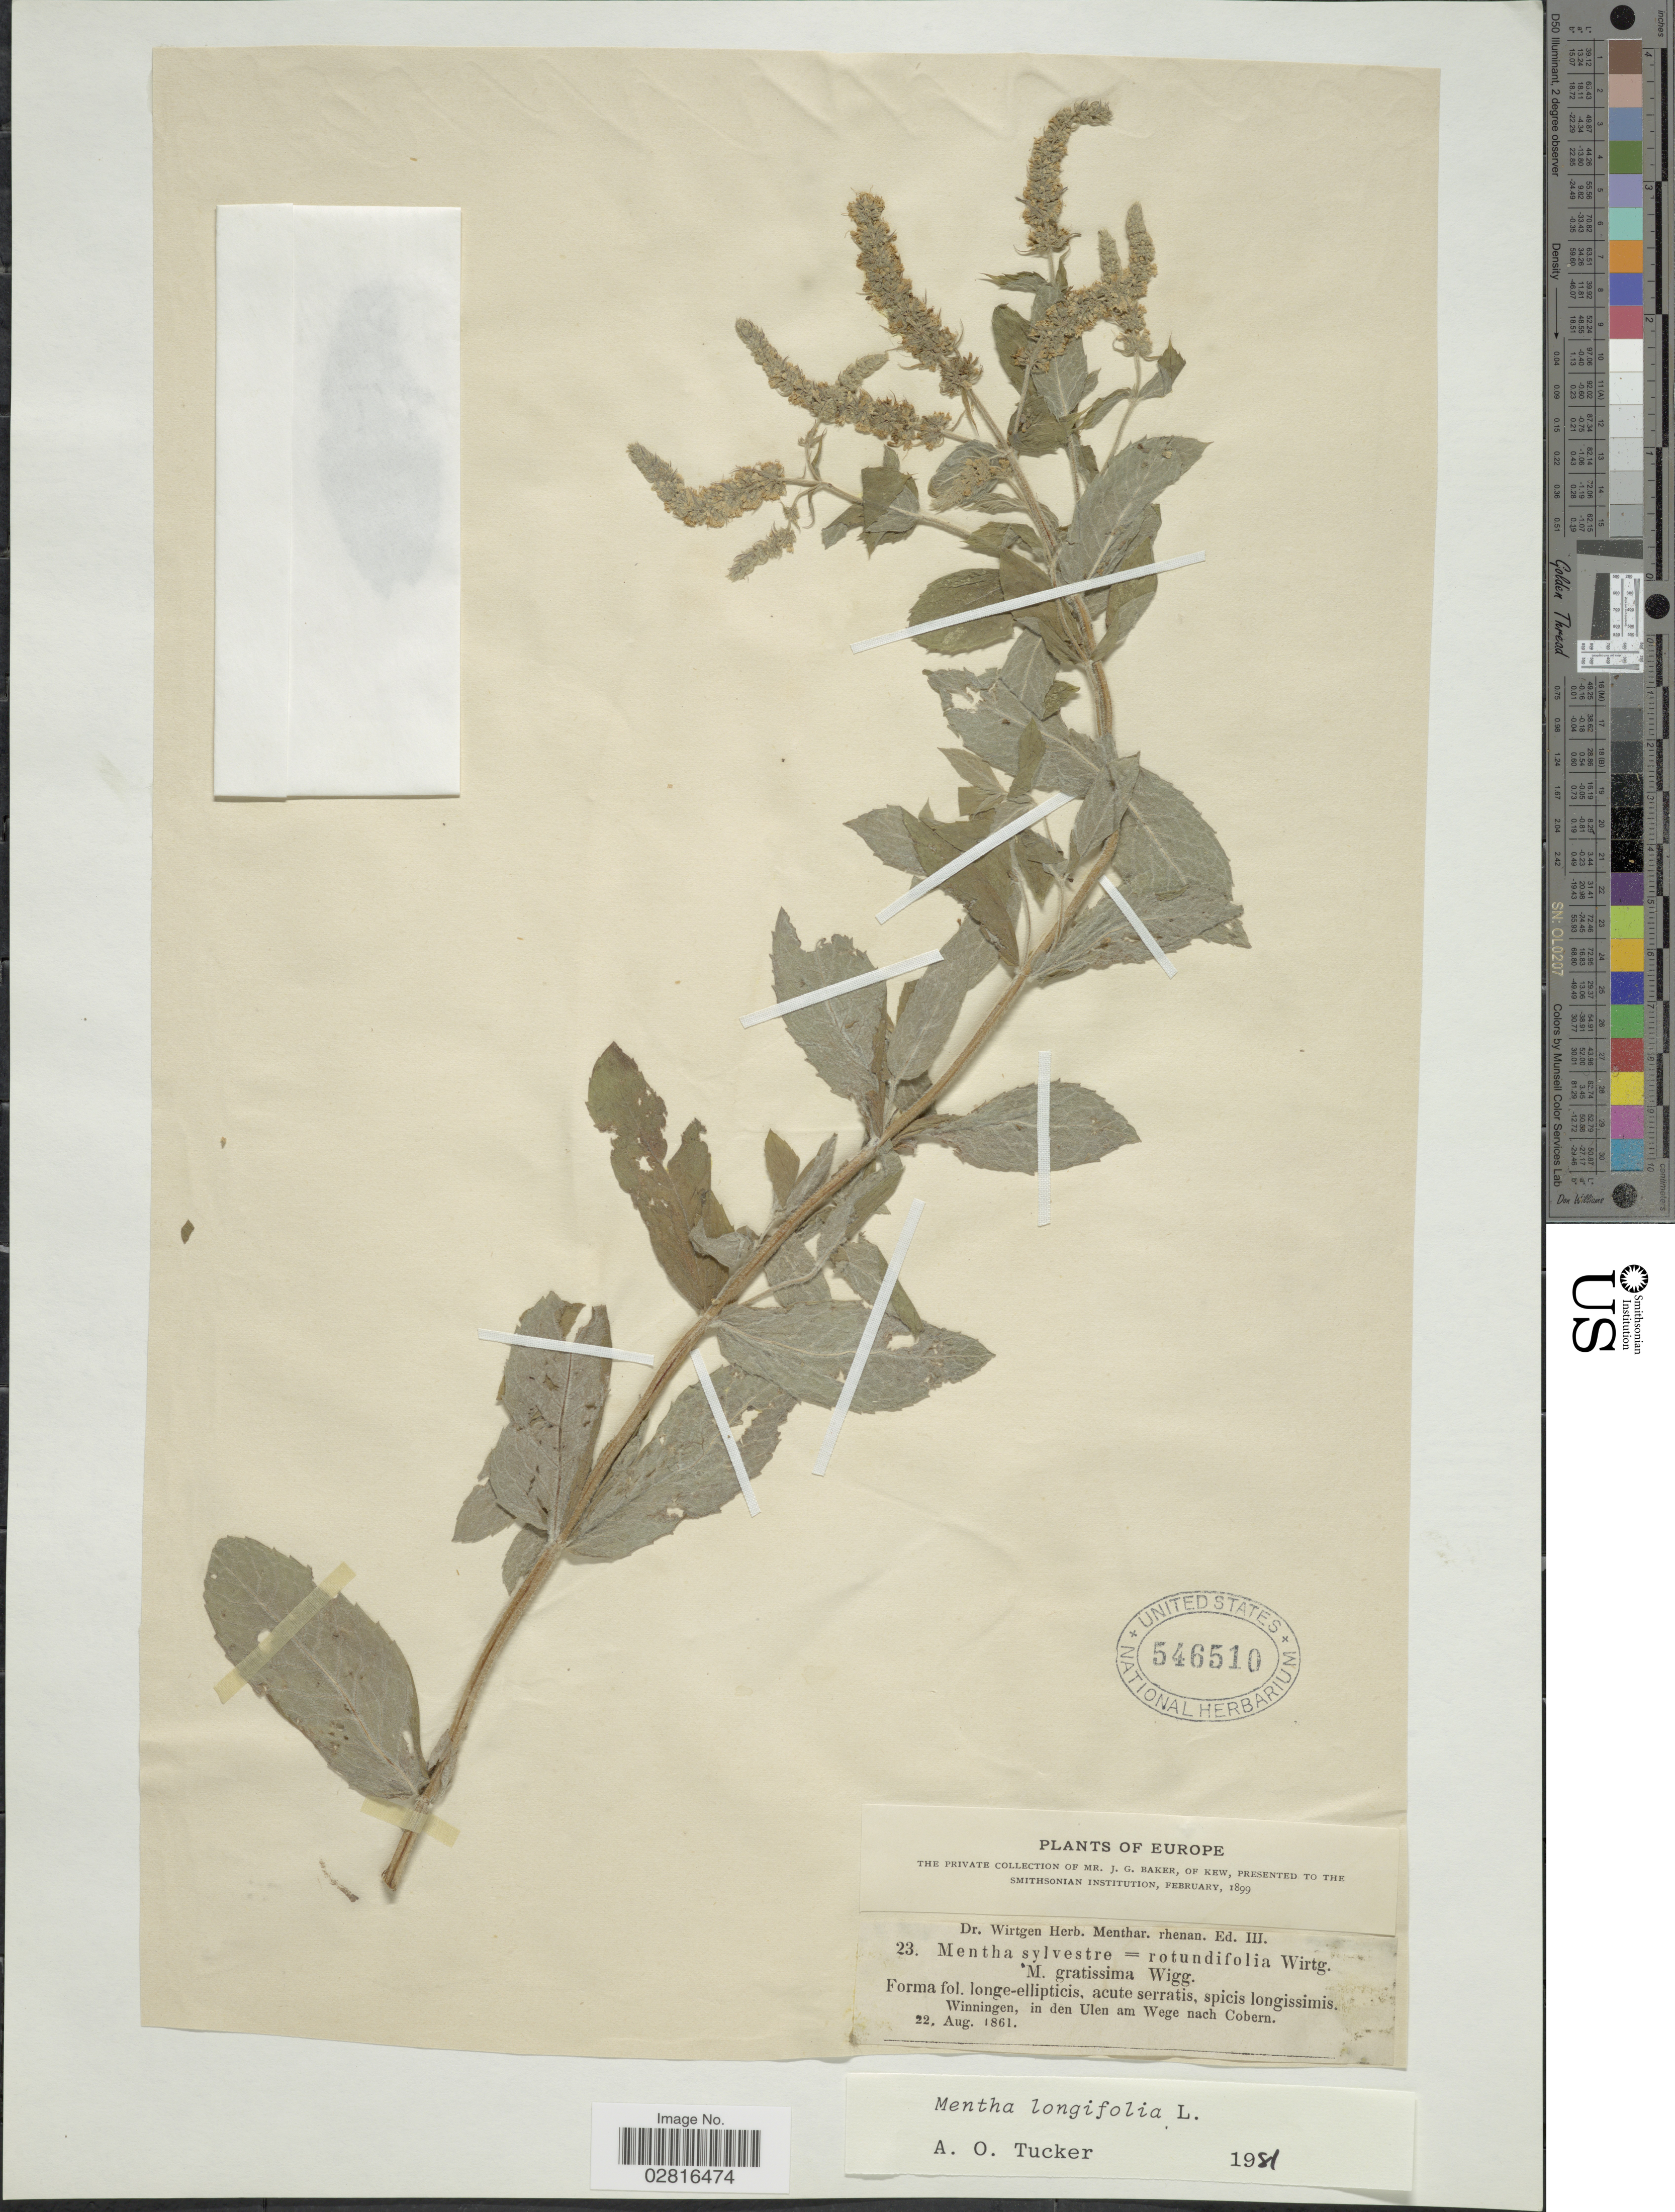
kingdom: Plantae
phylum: Tracheophyta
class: Magnoliopsida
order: Lamiales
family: Lamiaceae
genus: Mentha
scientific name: Mentha longifolia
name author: (L.) L.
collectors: J. G. Baker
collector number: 23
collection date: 1861-08-22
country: Germany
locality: Europe. Winningen, in den Ulen am Wege nach Cobern.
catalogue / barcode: US 546510